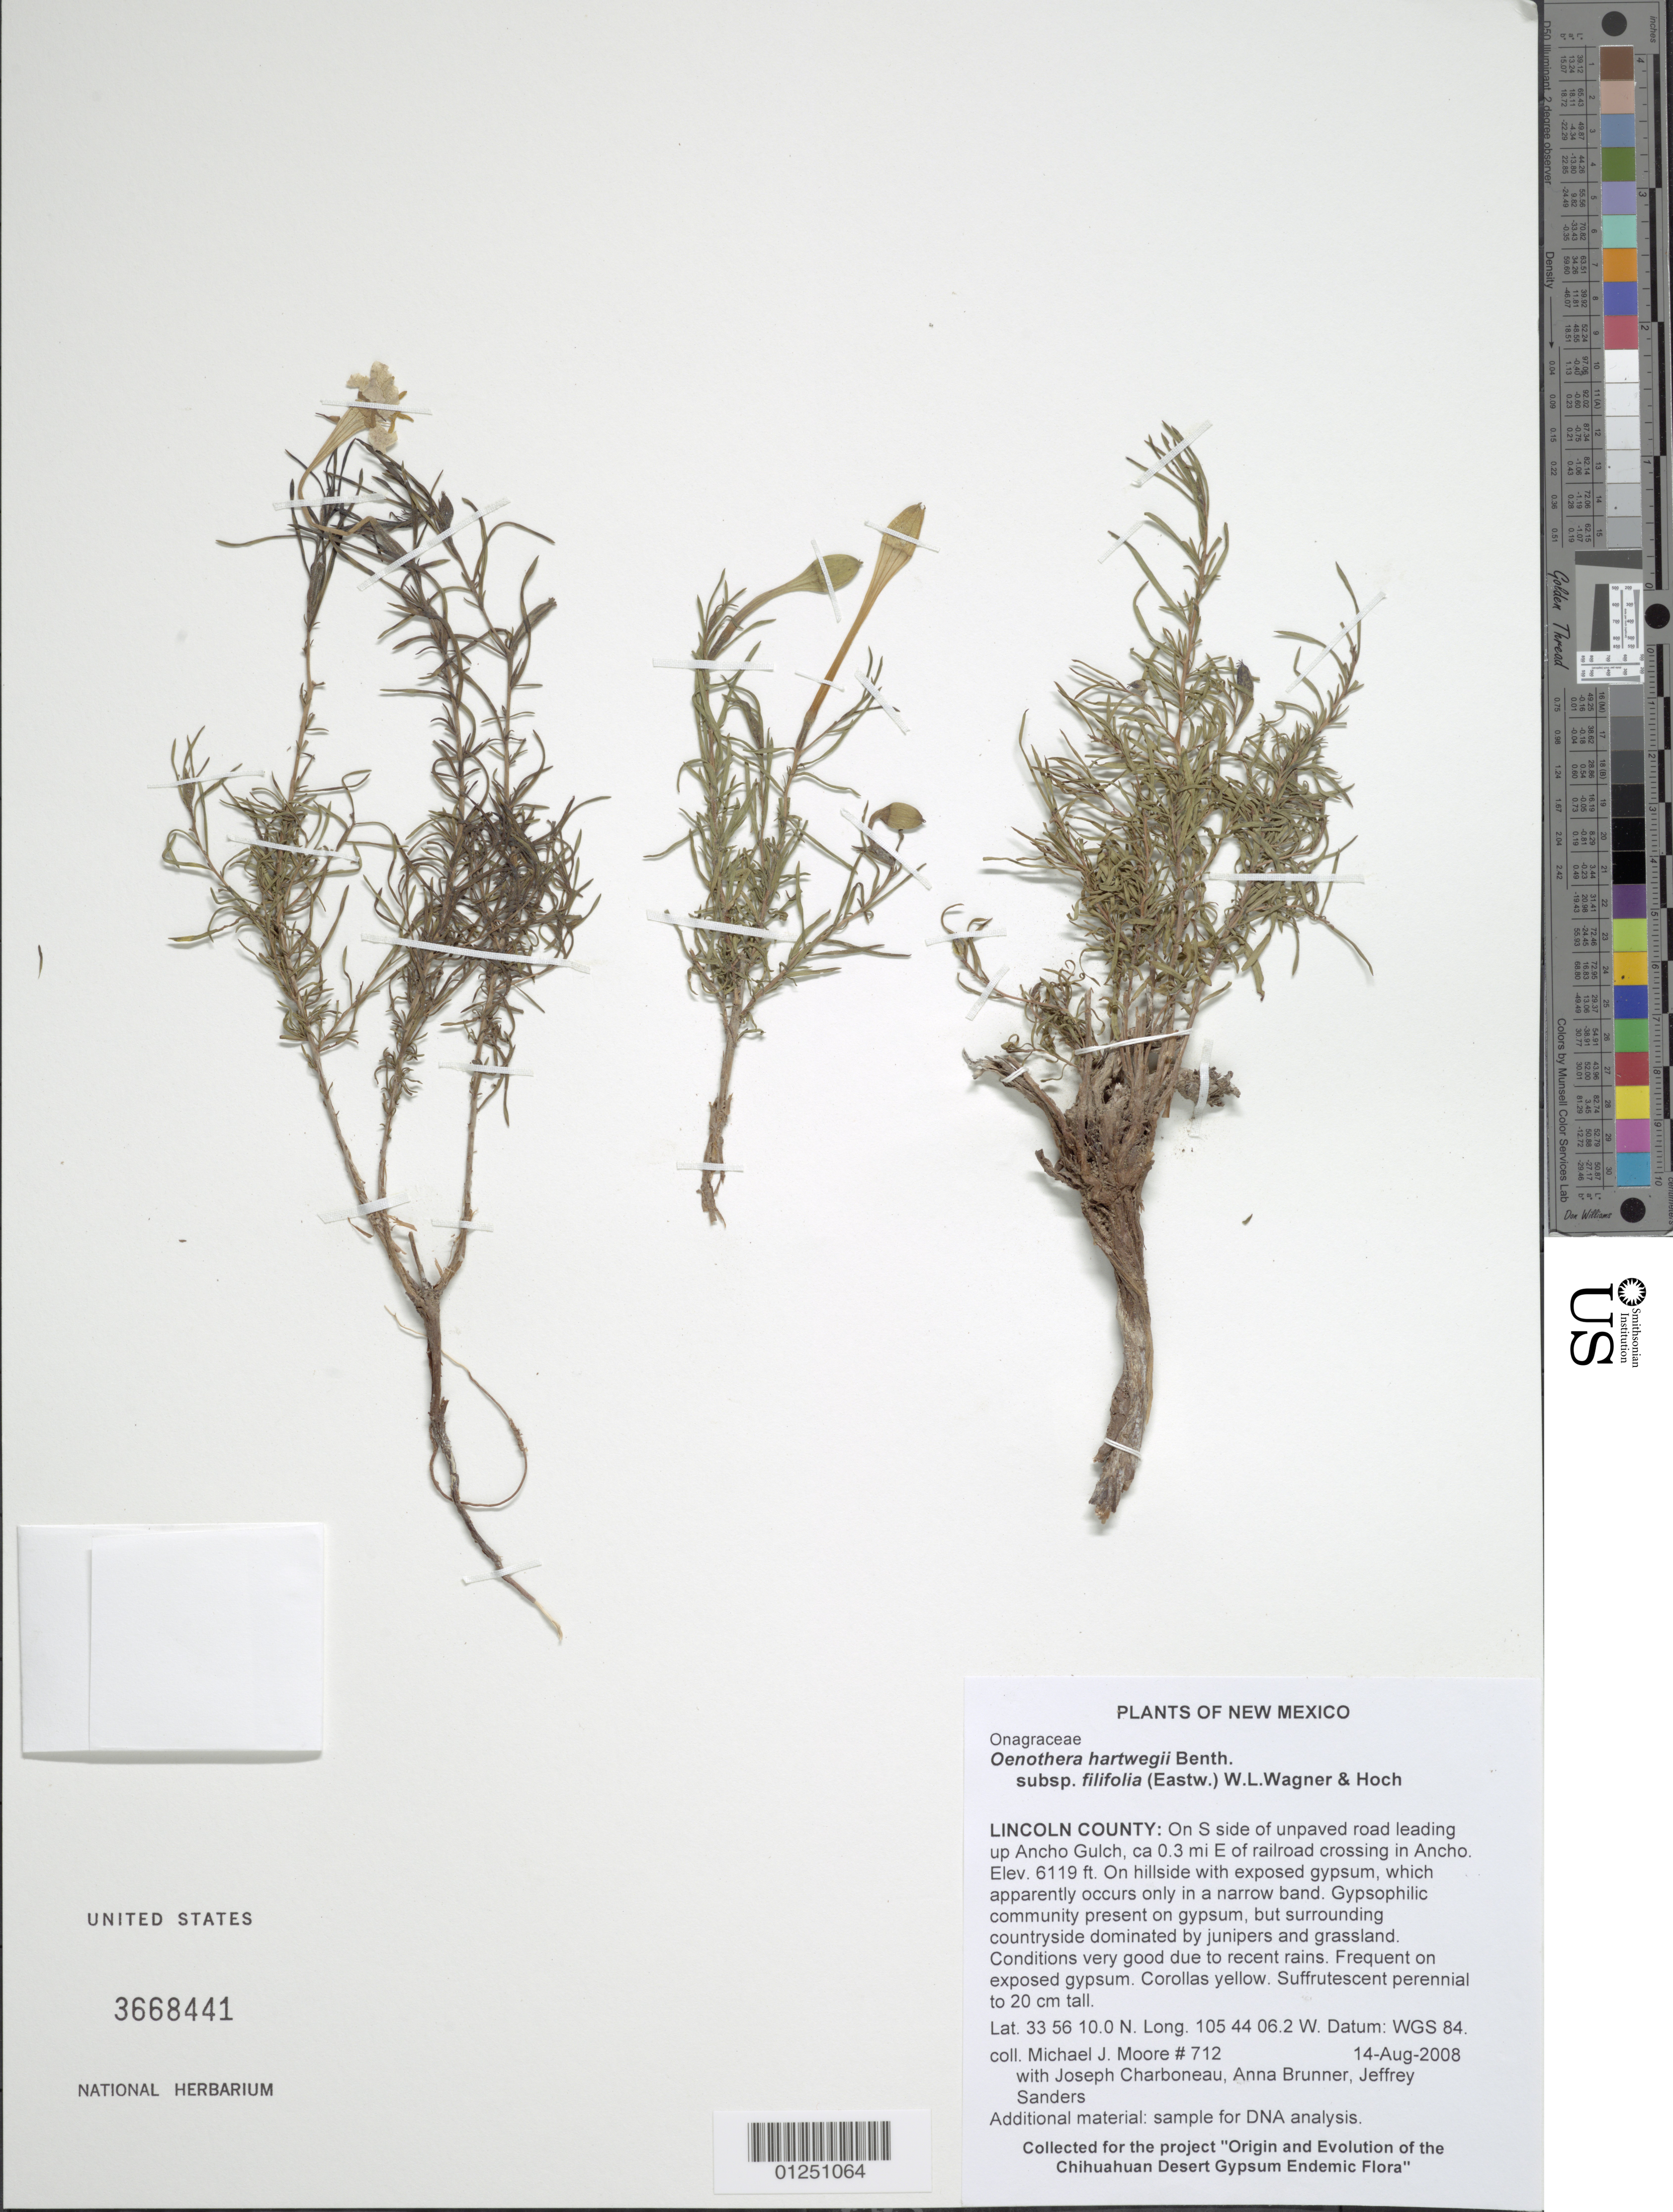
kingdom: Plantae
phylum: Tracheophyta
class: Magnoliopsida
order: Myrtales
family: Onagraceae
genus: Oenothera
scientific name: Oenothera hartwegii subsp. filifolia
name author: (Eastw.) W.L. Wagner & Hoch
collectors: M. J. Moore, J. L. M. Charboneau, A. Brunner & J. Sanders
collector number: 712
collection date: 2004-08-13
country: United States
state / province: New Mexico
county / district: Lincoln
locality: On S side of unpaved road leading up Ancho Gulch, ca 0.3 mi E of railroad crossing in Ancho.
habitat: On hillside with exposed gypsum, which apparently occurs only in a narrow band. Gypsophilic community present on gypsum, but surrounding countryside dominated by junipers and grassland. Conditions very good due to recent rains.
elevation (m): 1865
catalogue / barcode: US 3668441